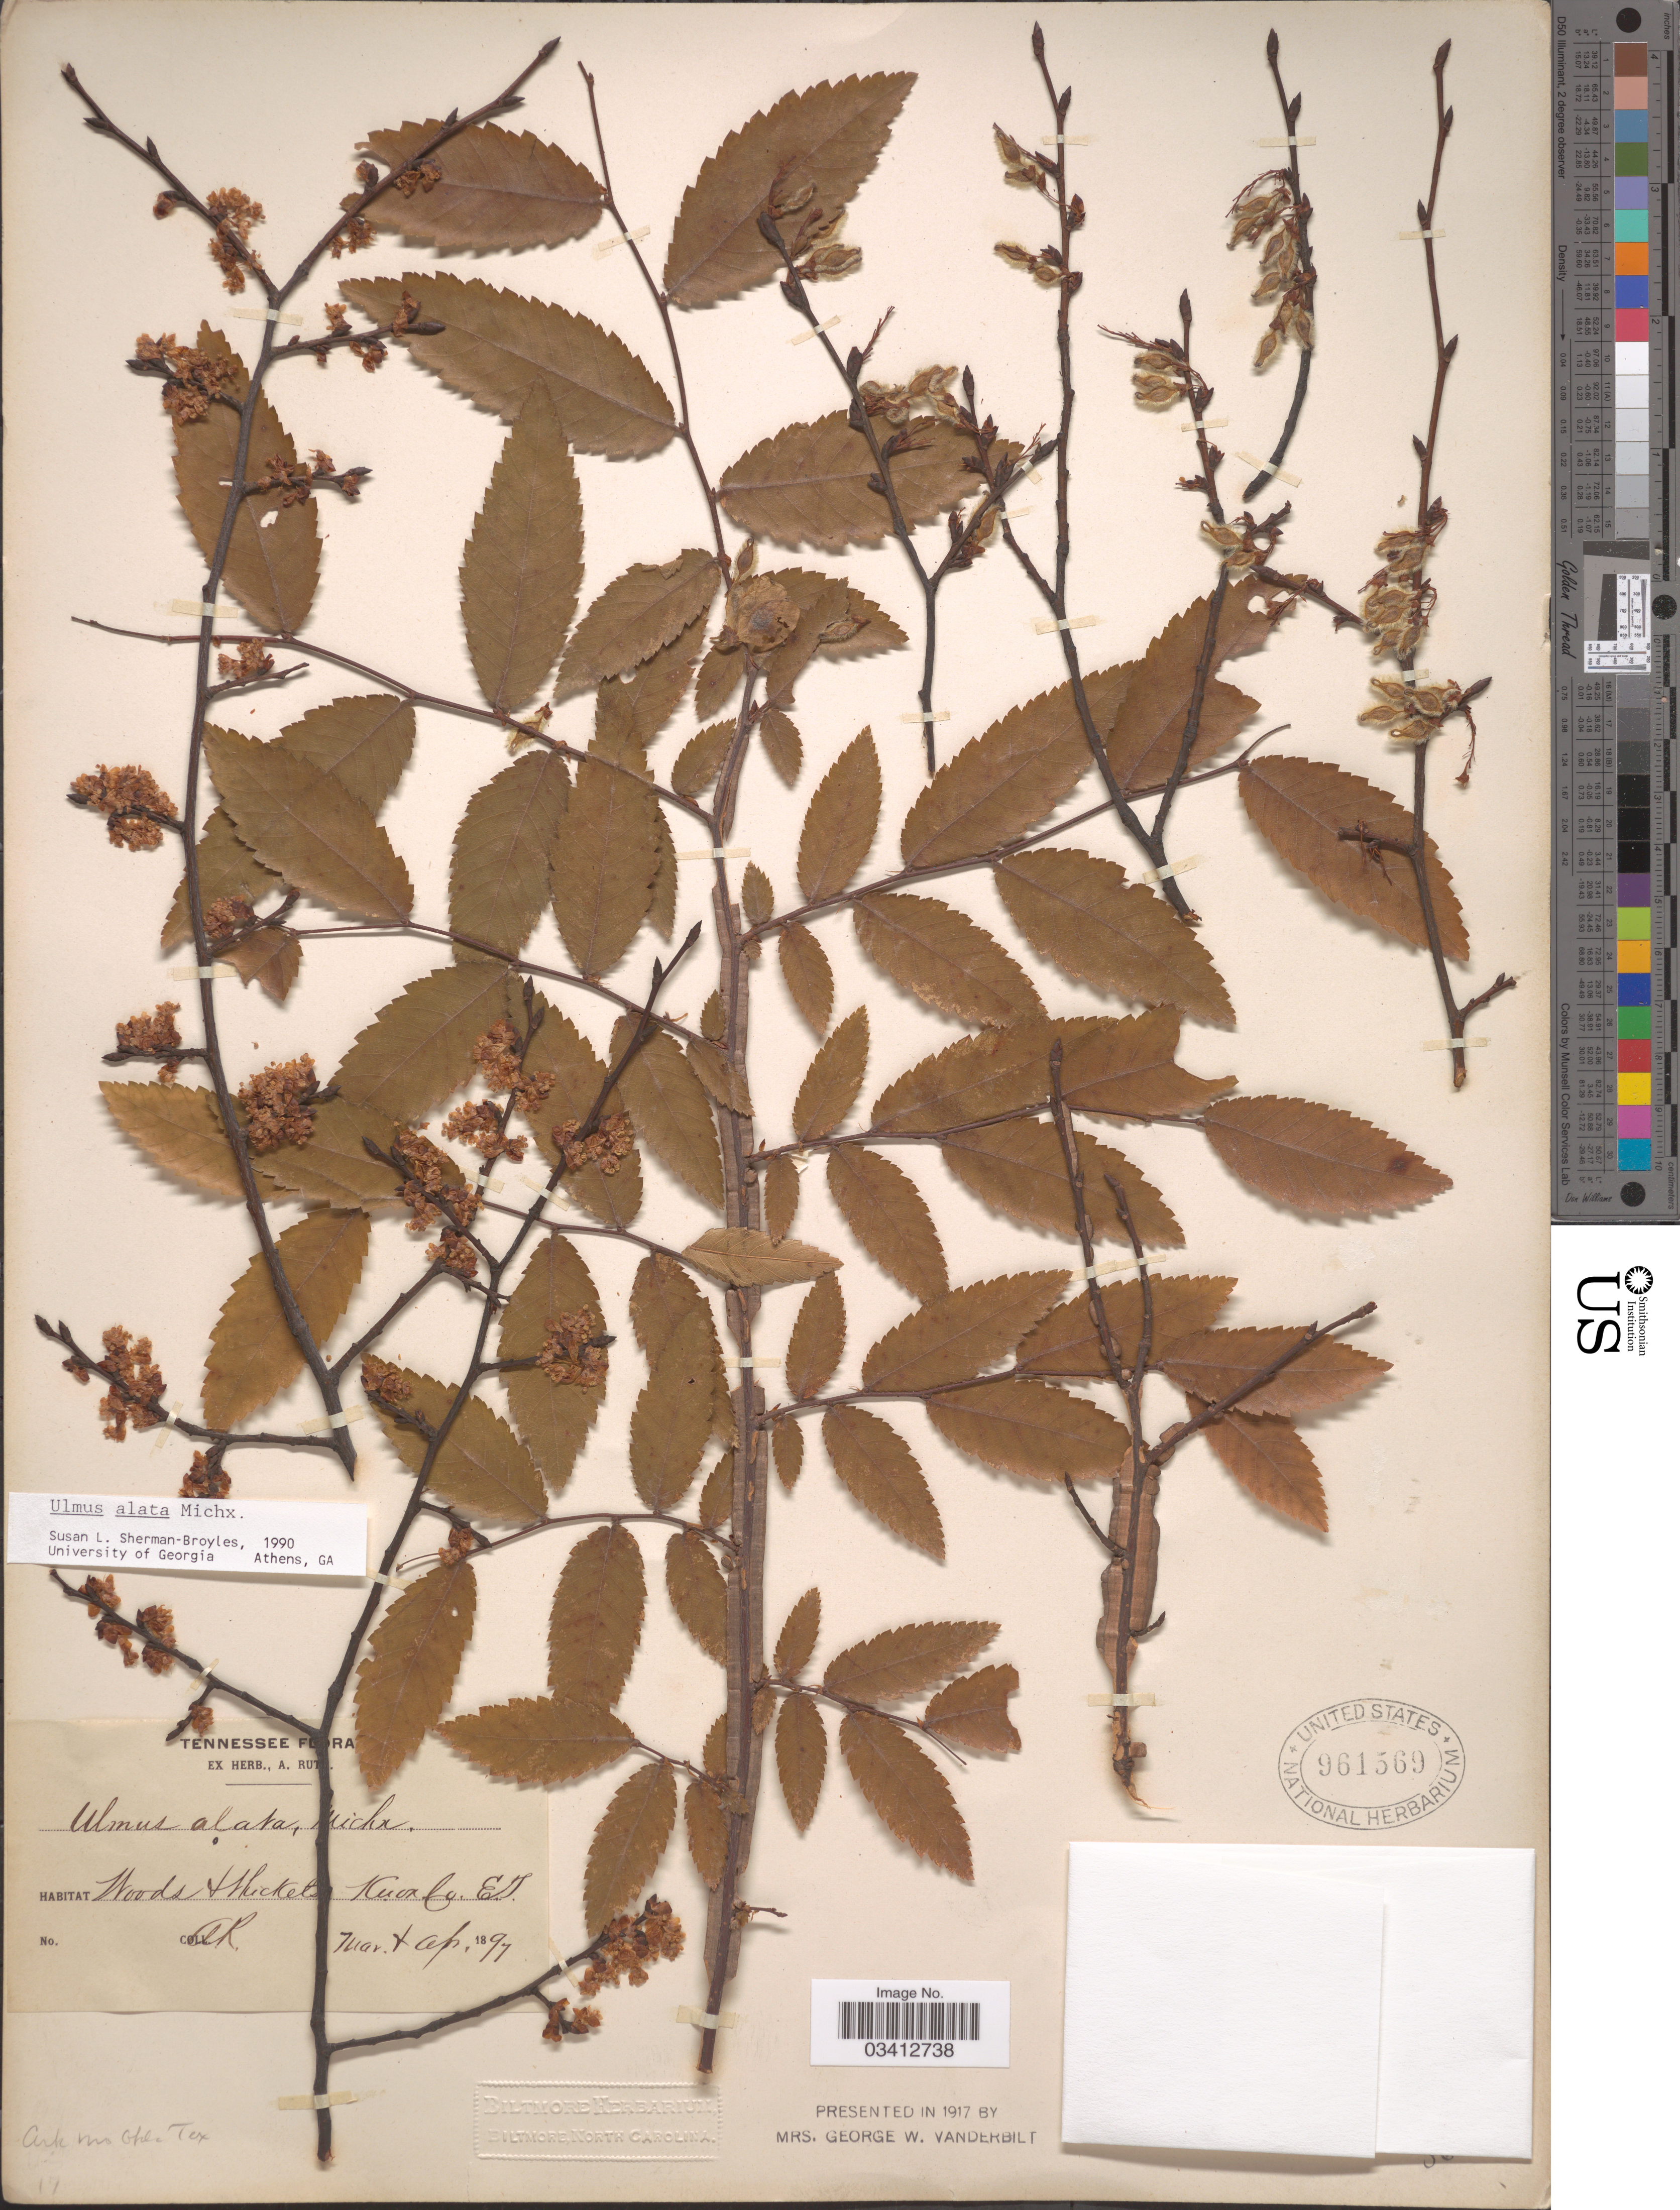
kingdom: Plantae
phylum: Tracheophyta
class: Magnoliopsida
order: Rosales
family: Ulmaceae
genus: Ulmus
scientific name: Ulmus alata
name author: Michx.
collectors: A. Ruth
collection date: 1897-03/1897-04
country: United States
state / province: Tennessee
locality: Knox Co. E. T.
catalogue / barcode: US 961569